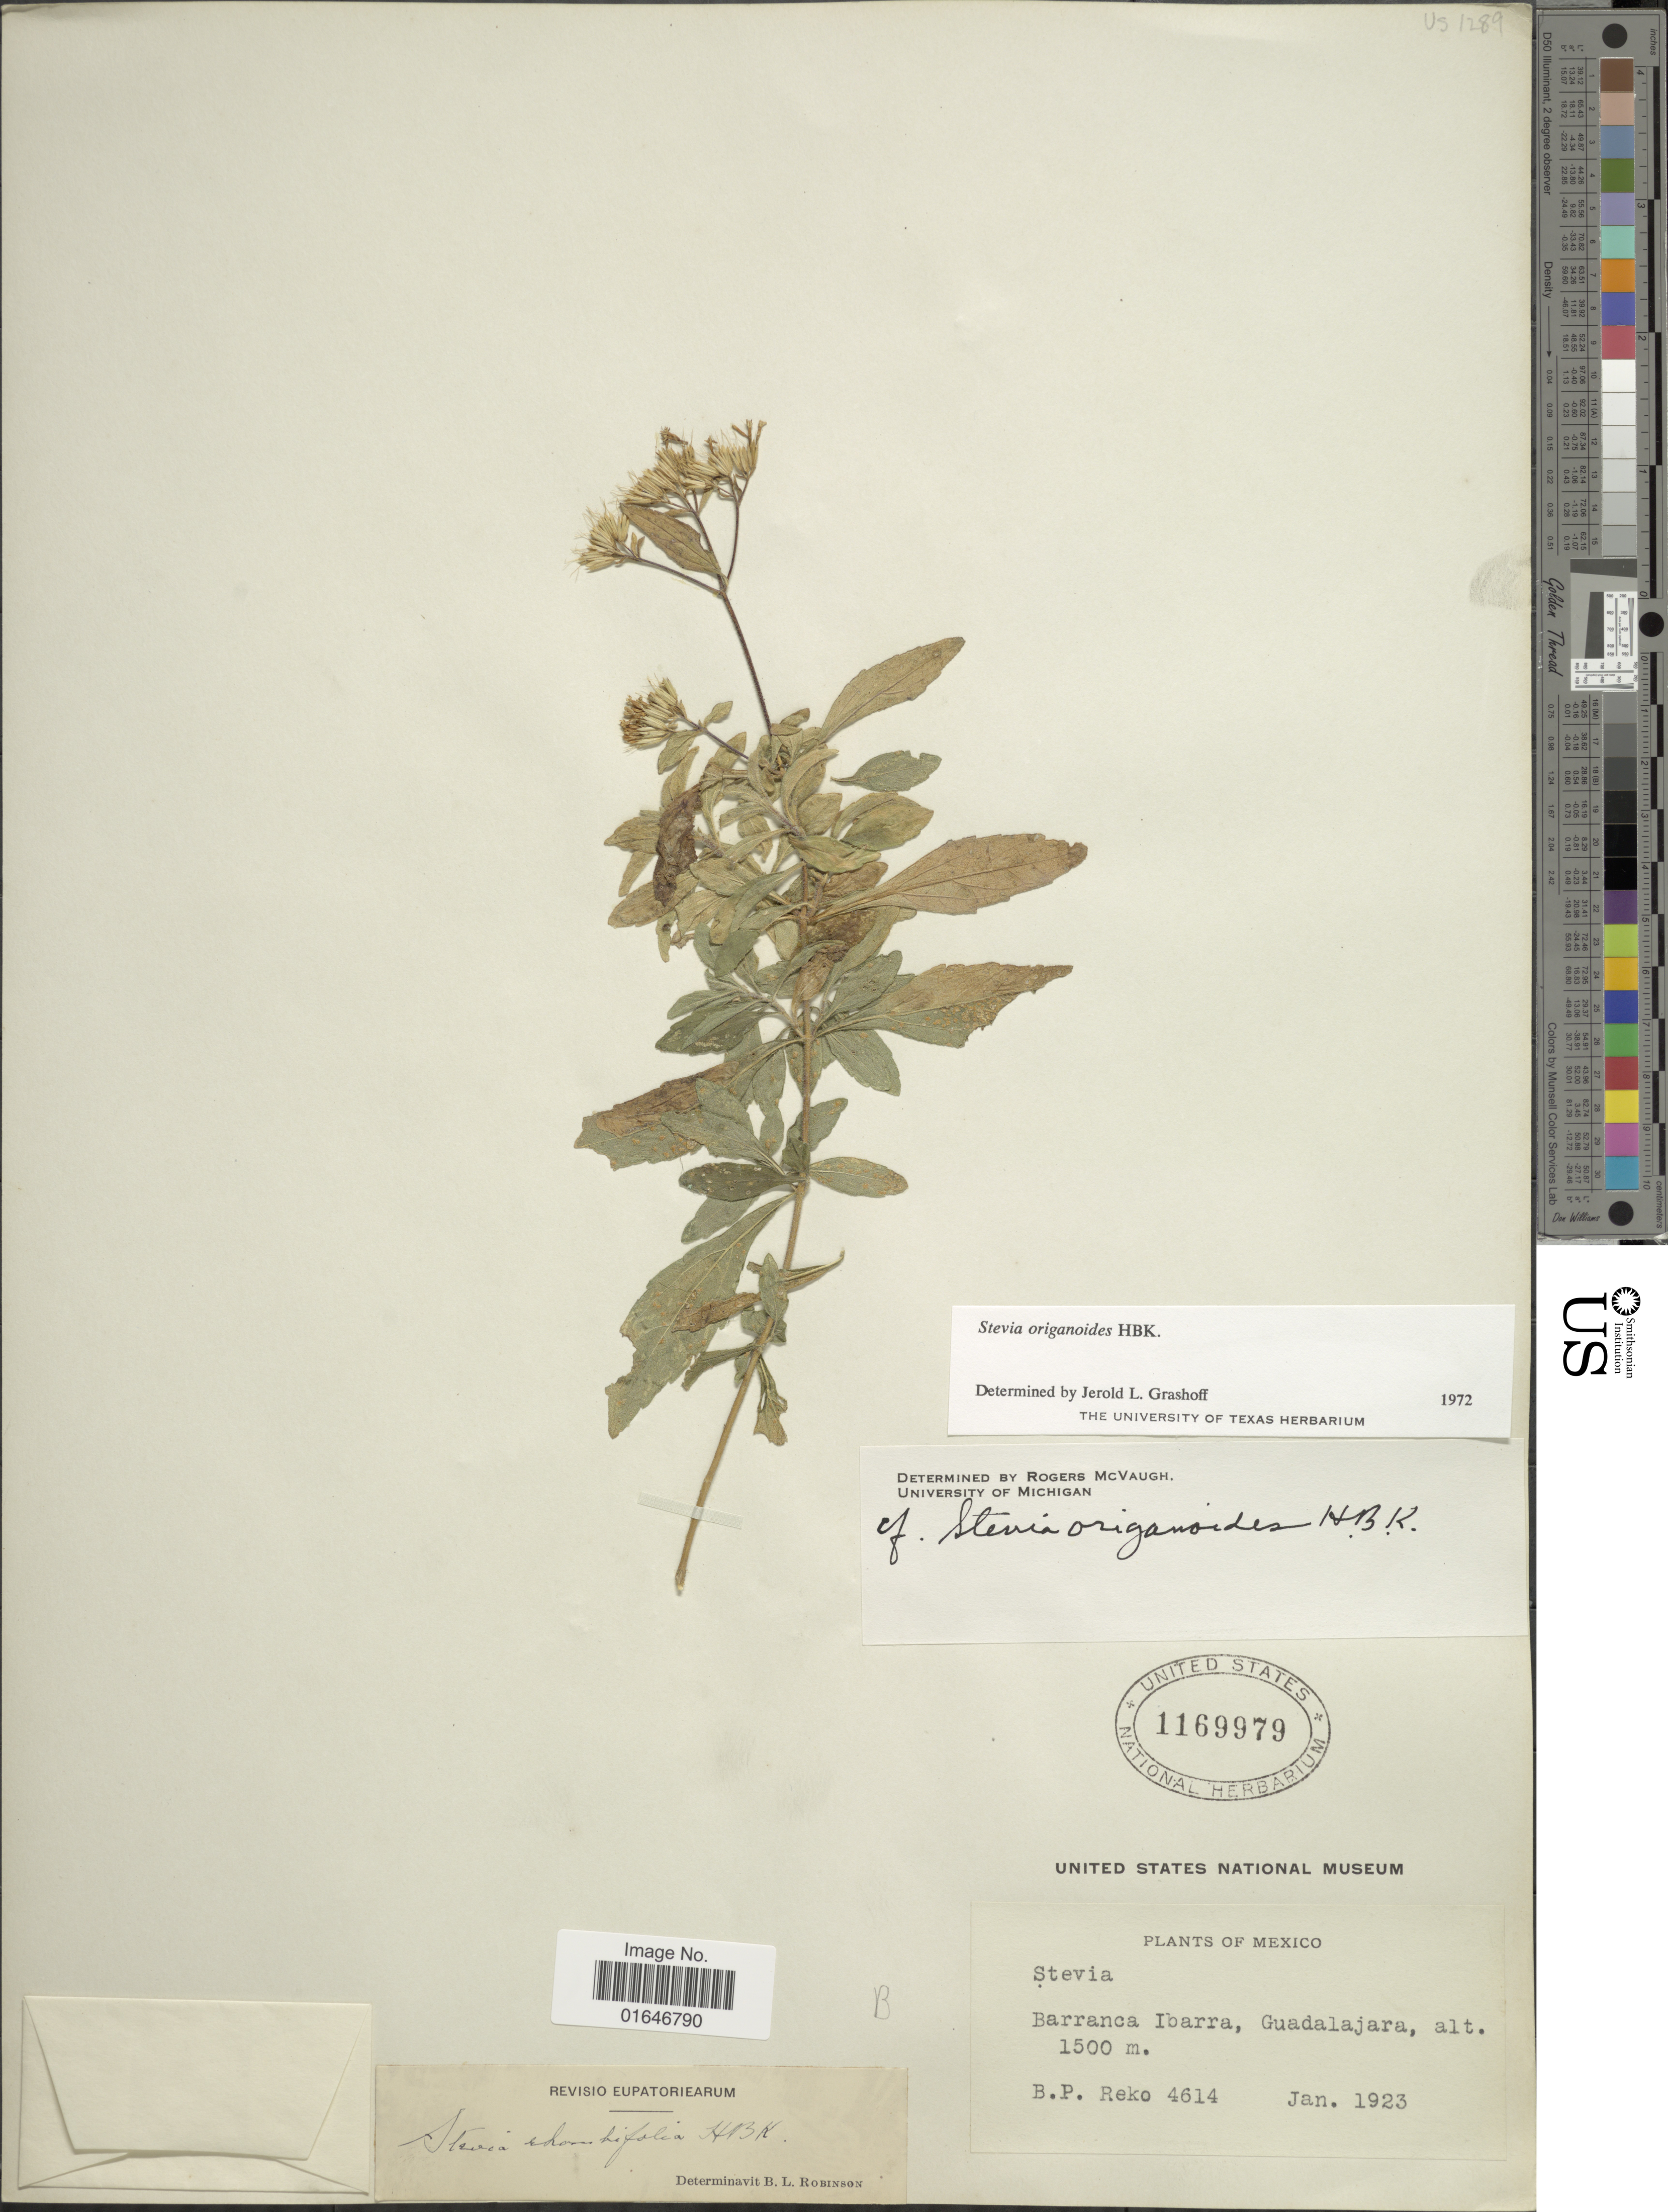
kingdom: Plantae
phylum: Tracheophyta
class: Magnoliopsida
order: Asterales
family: Asteraceae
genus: Stevia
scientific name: Stevia origanoides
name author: Kunth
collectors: B. P. Reko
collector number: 4614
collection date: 1923-01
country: Mexico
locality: Barranca Ibara, Guadalajara.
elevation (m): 1500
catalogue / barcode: US 1169979